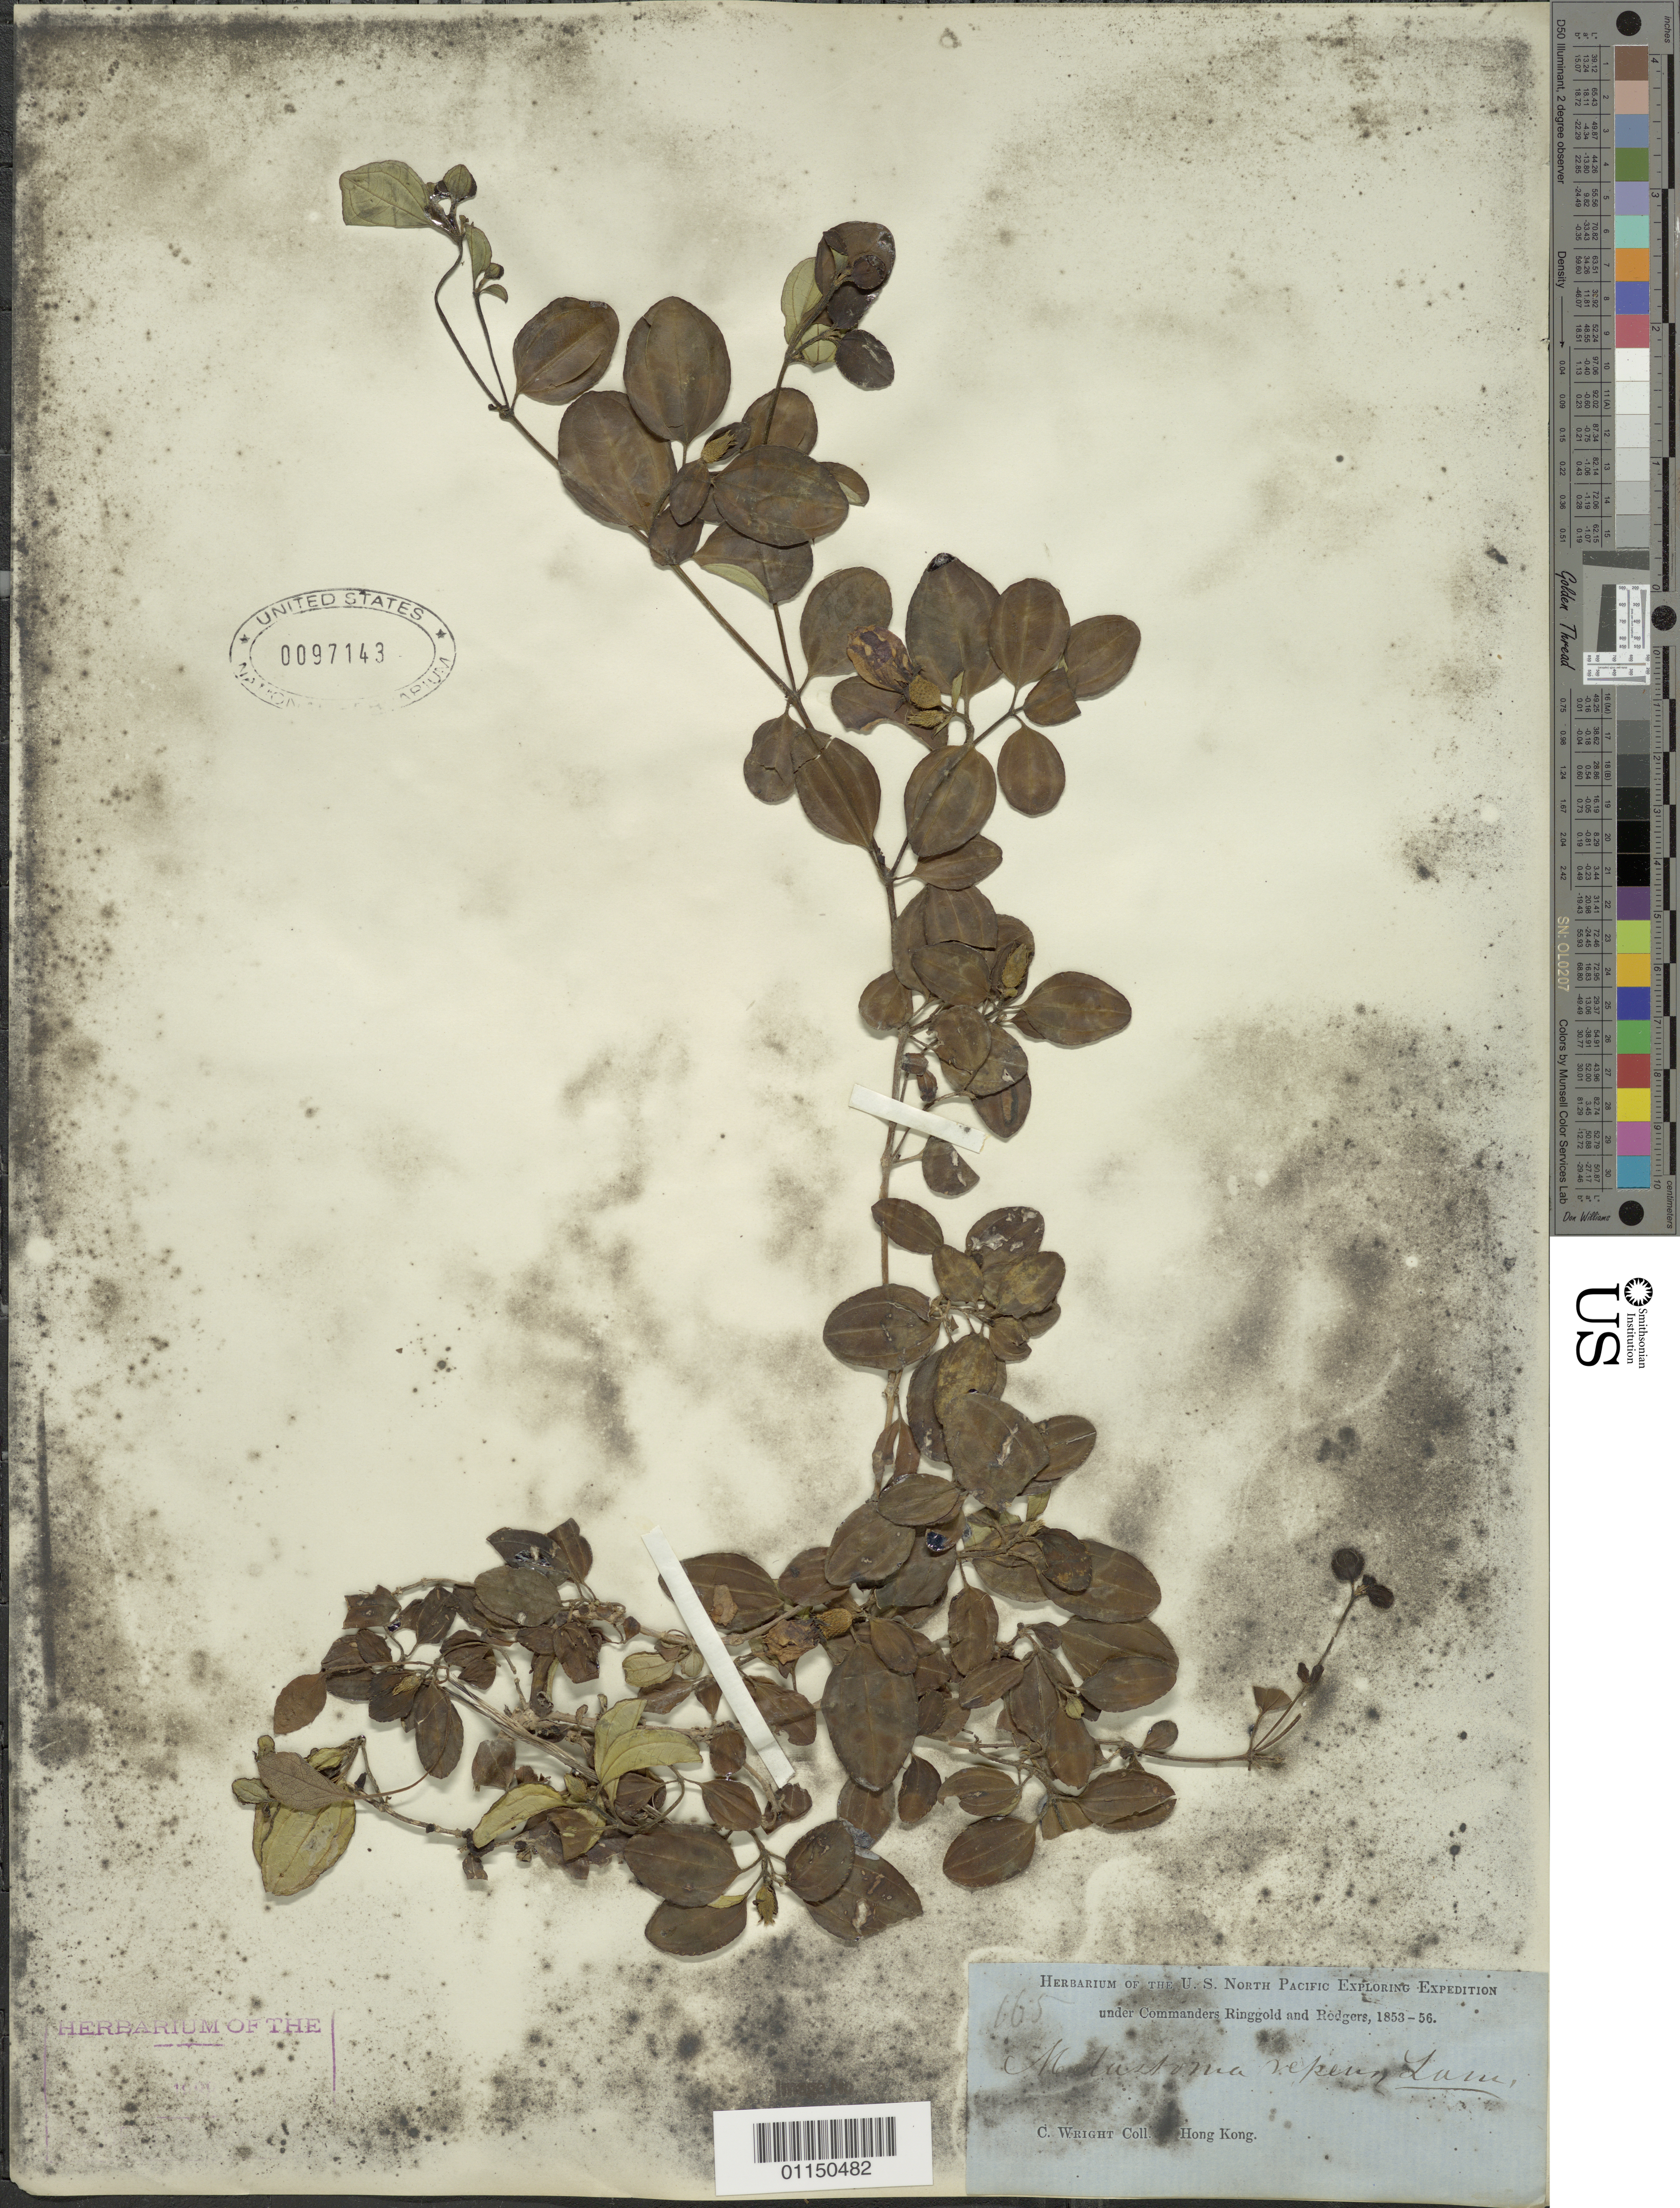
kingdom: Plantae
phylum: Tracheophyta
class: Magnoliopsida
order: Myrtales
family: Melastomataceae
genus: Melastoma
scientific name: Melastoma dodecandra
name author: Lour.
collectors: C. Wright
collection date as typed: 1853 to -- -- 1856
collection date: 1853/1856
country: China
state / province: Hong Kong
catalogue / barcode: US 97143